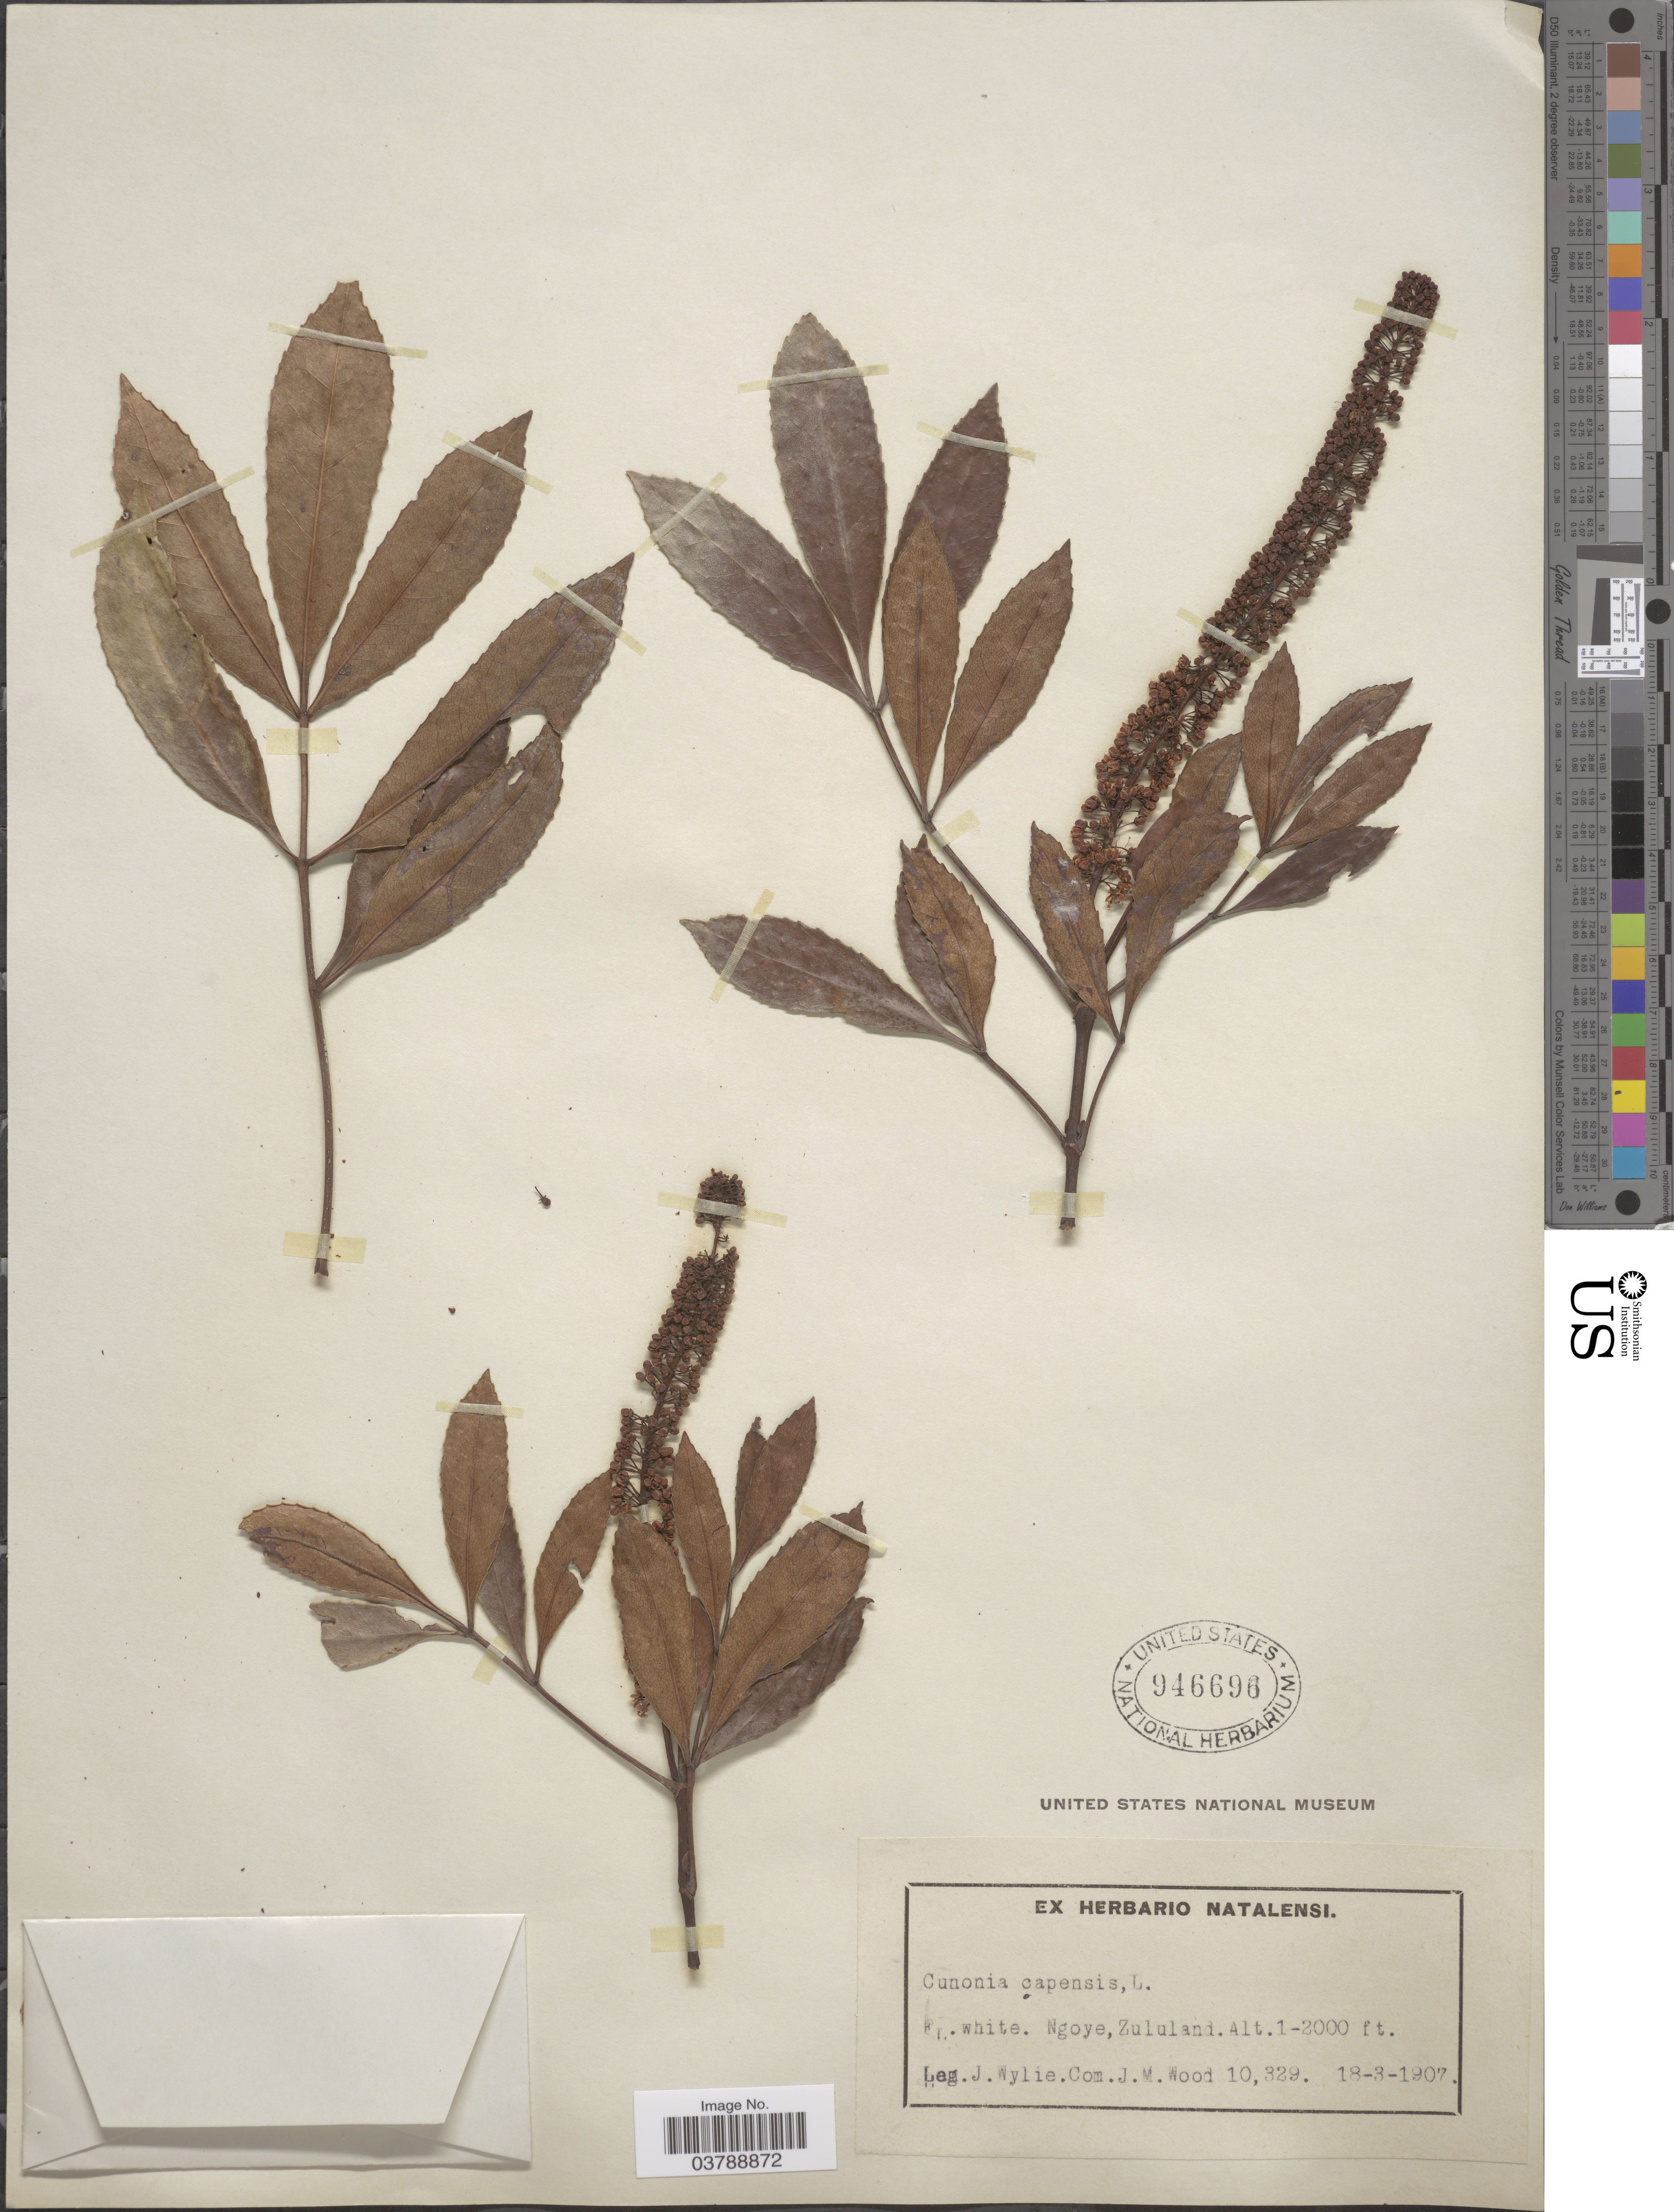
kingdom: Plantae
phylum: Tracheophyta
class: Magnoliopsida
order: Oxalidales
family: Cunoniaceae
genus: Cunonia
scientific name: Cunonia capensis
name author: L.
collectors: J. Wylie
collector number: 10329?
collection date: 1907-03-18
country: South Africa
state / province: KwaZulu-Natal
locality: Ngoye, Zululand.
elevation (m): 305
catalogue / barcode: US 946696